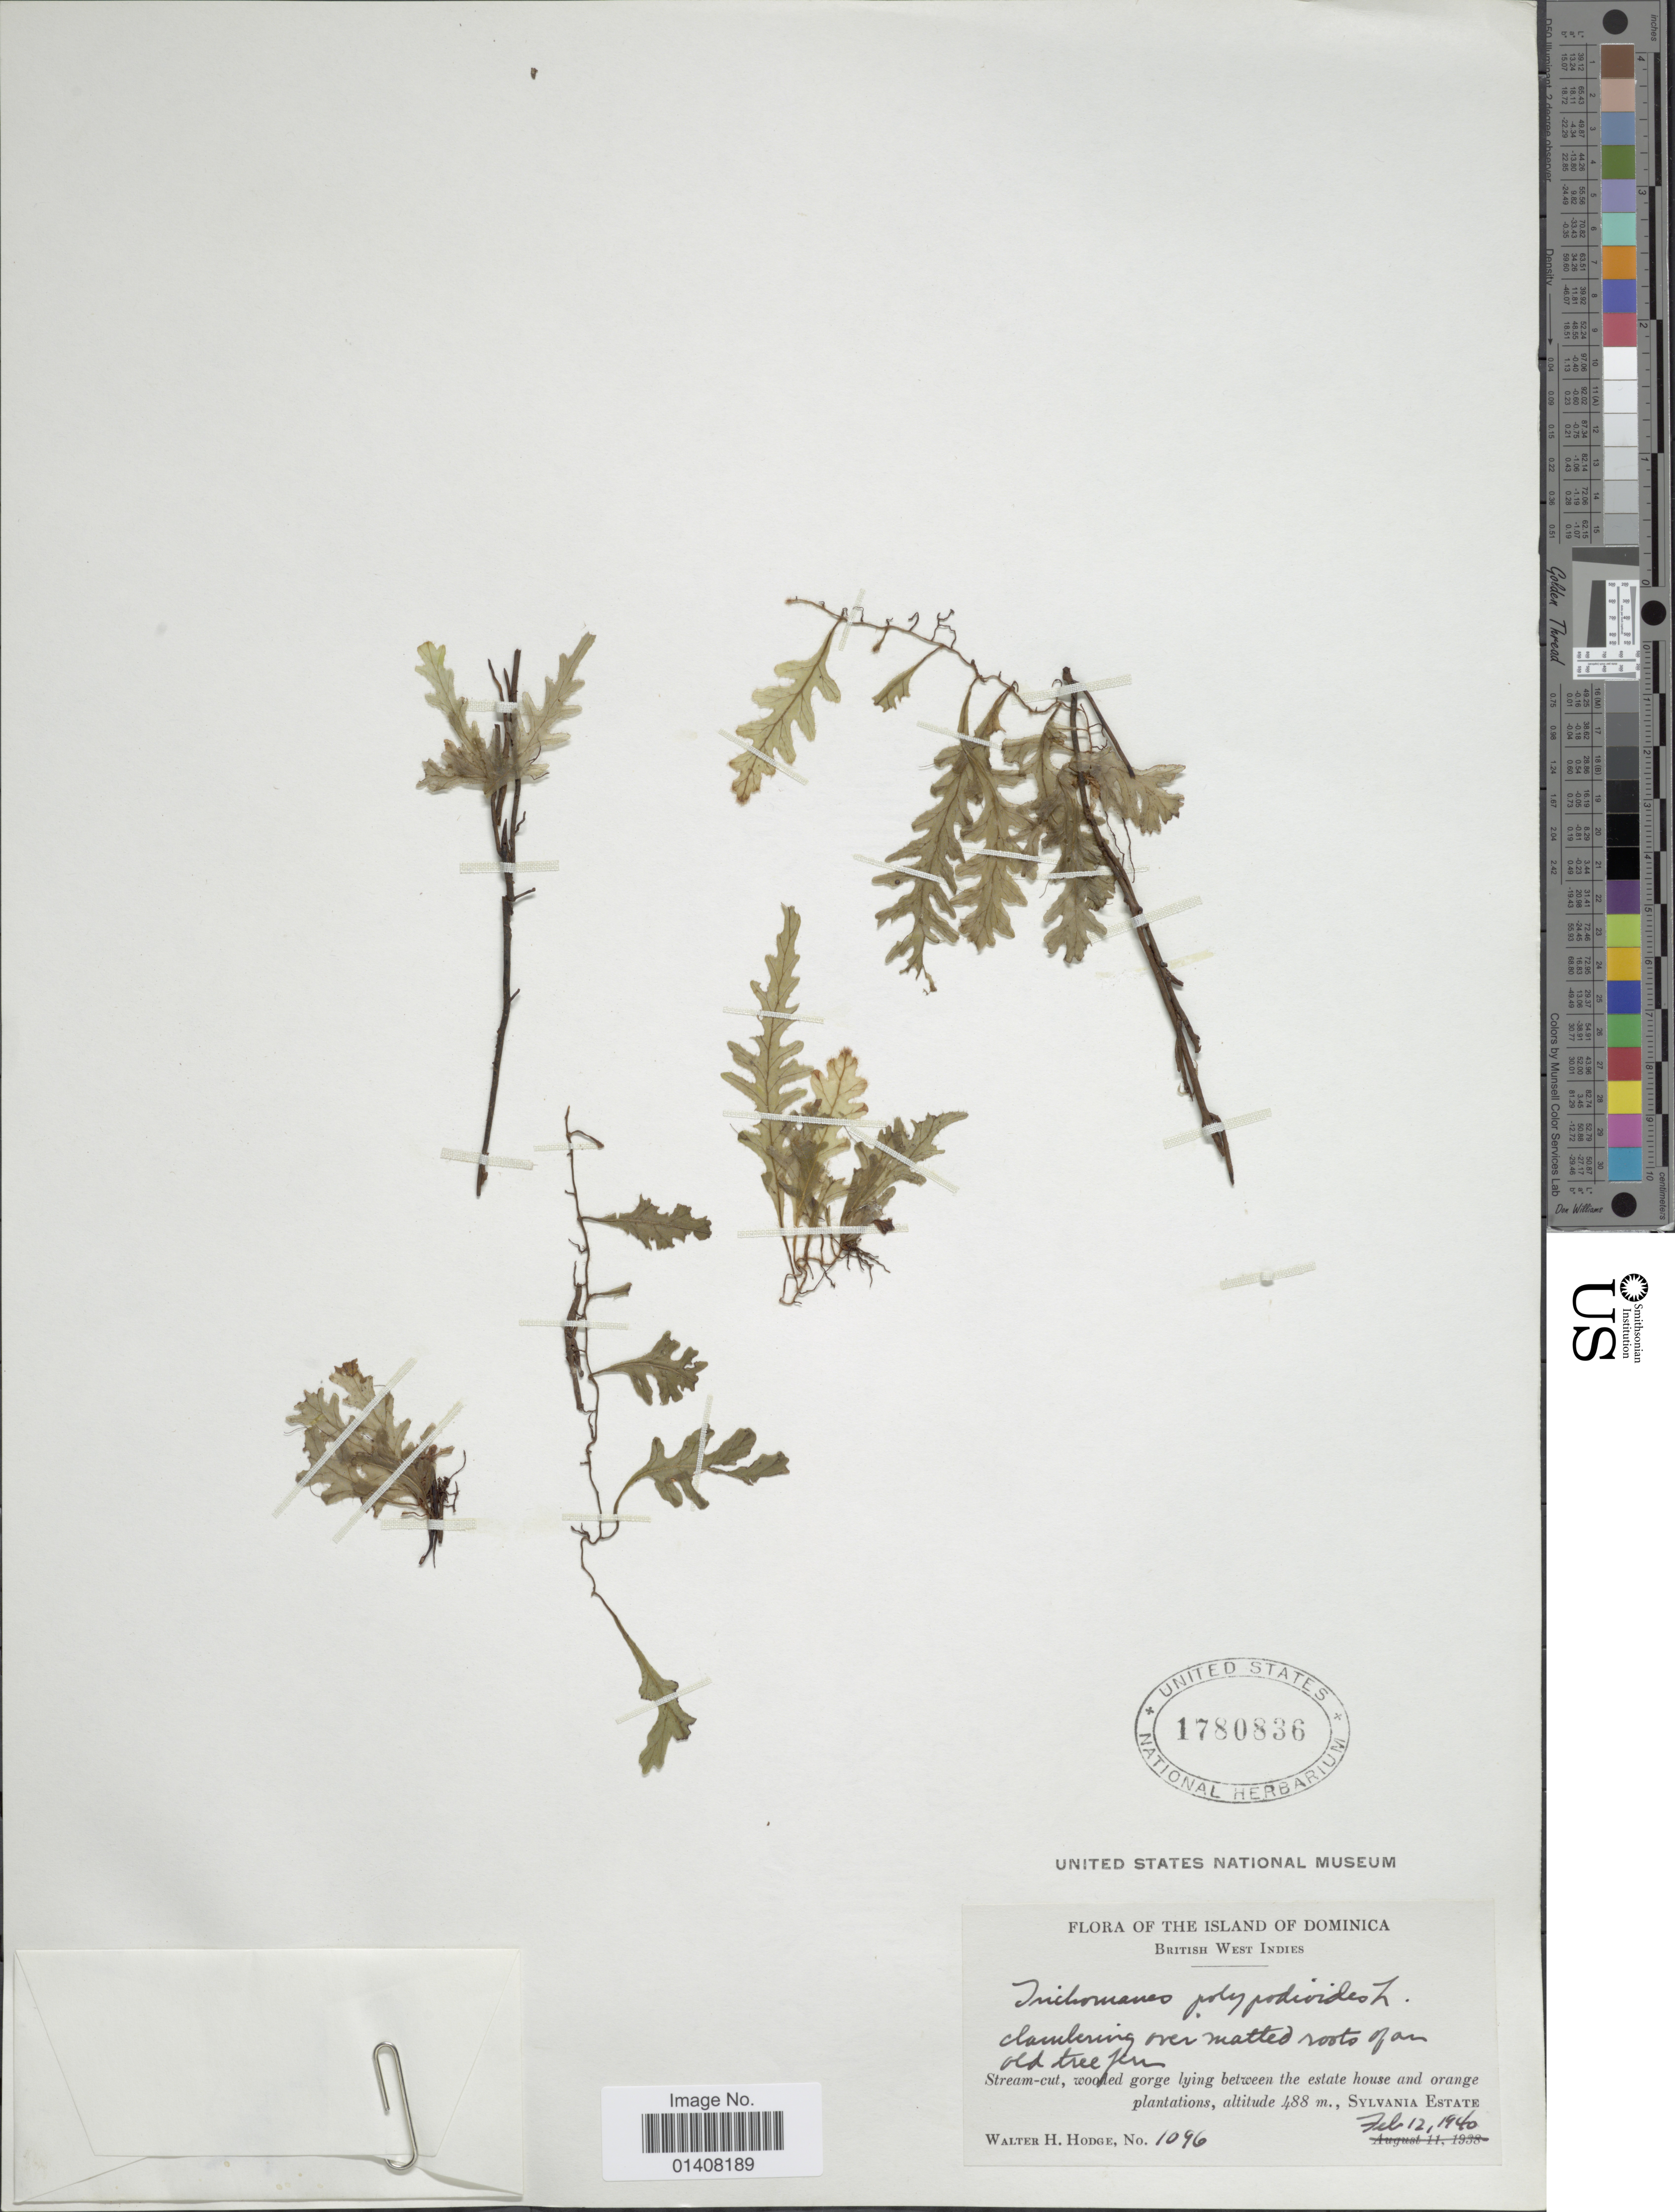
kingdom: Plantae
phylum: Tracheophyta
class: Polypodiopsida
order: Hymenophyllales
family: Hymenophyllaceae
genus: Trichomanes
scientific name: Trichomanes polypodioides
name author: L.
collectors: W. Hodge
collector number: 1096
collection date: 1940-02-12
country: Dominica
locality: Island of Dominica, British West Indies, Stream-cut, wooded gorge lying between the estate and orange plantations, Sylvania Estate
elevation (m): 488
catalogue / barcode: US 1780836